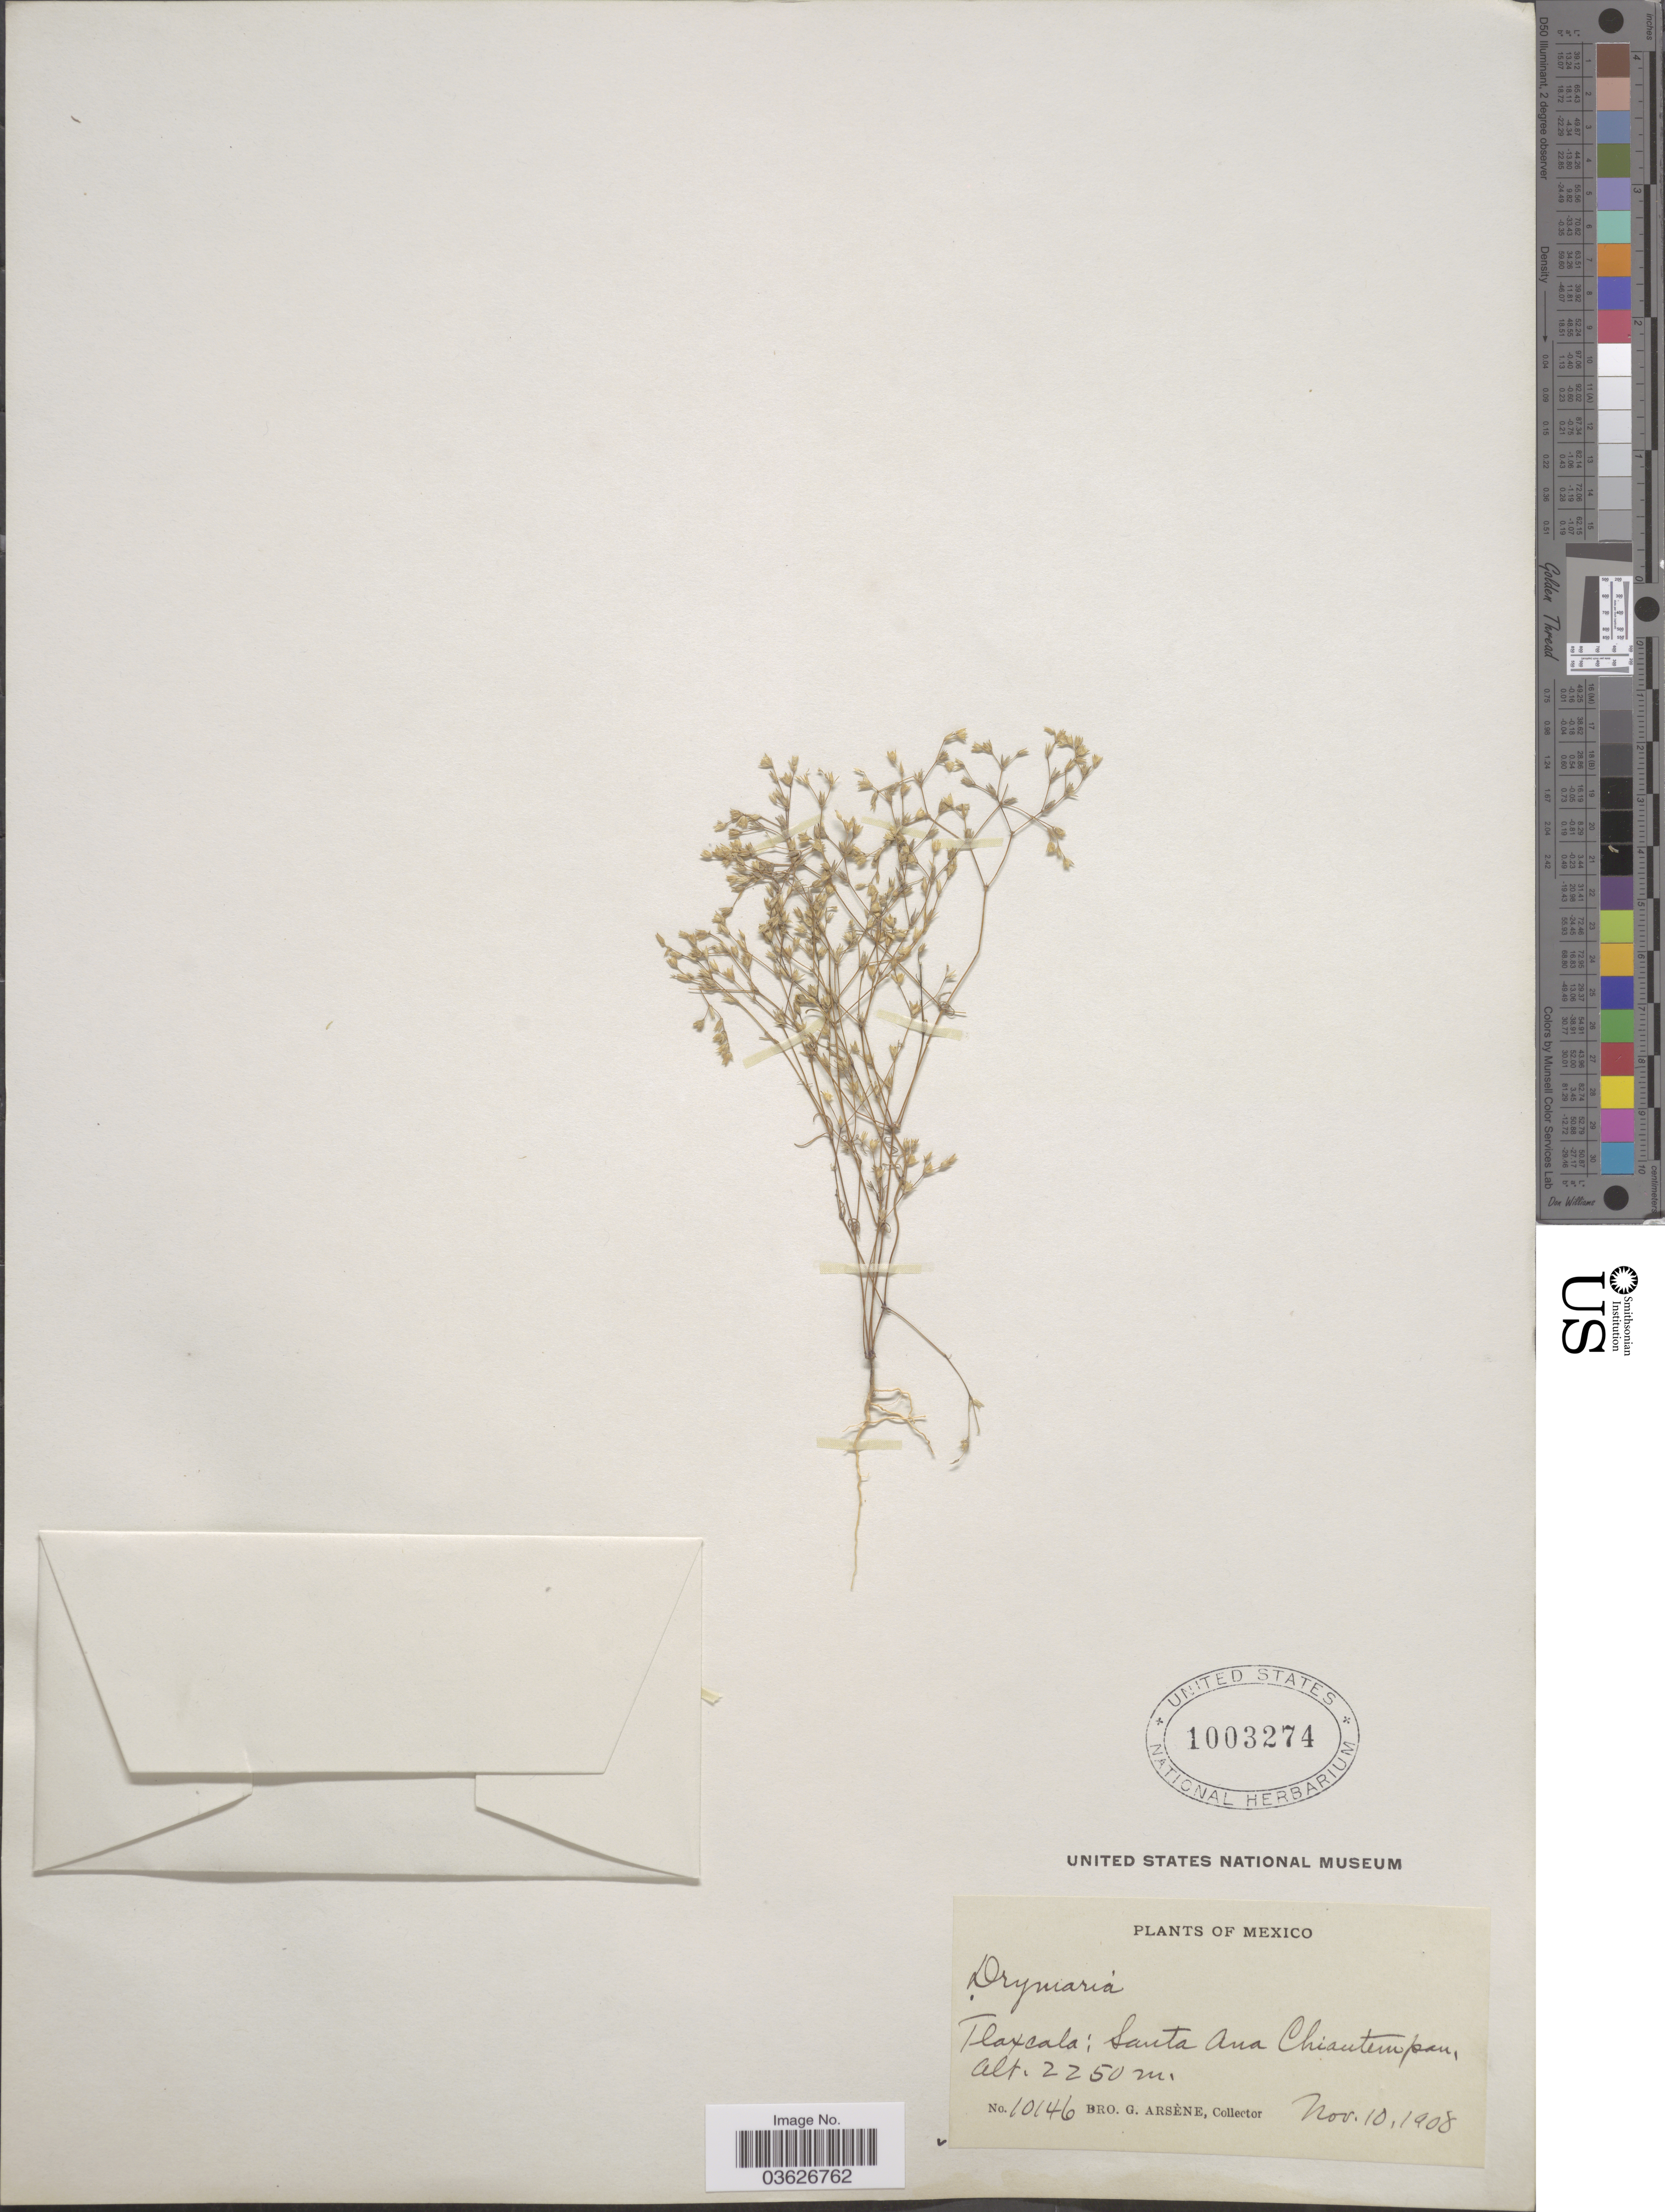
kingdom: Plantae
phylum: Tracheophyta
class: Magnoliopsida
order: Caryophyllales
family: Caryophyllaceae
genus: Drymaria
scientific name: Drymaria leptophylla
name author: (Cham.) Fenzl ex Rohrb.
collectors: Bro. G. Arsène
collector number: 10146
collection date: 1908-11-10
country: Mexico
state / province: Tlaxcala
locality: Santa Ana Chiantempan.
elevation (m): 2250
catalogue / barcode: US 1003274